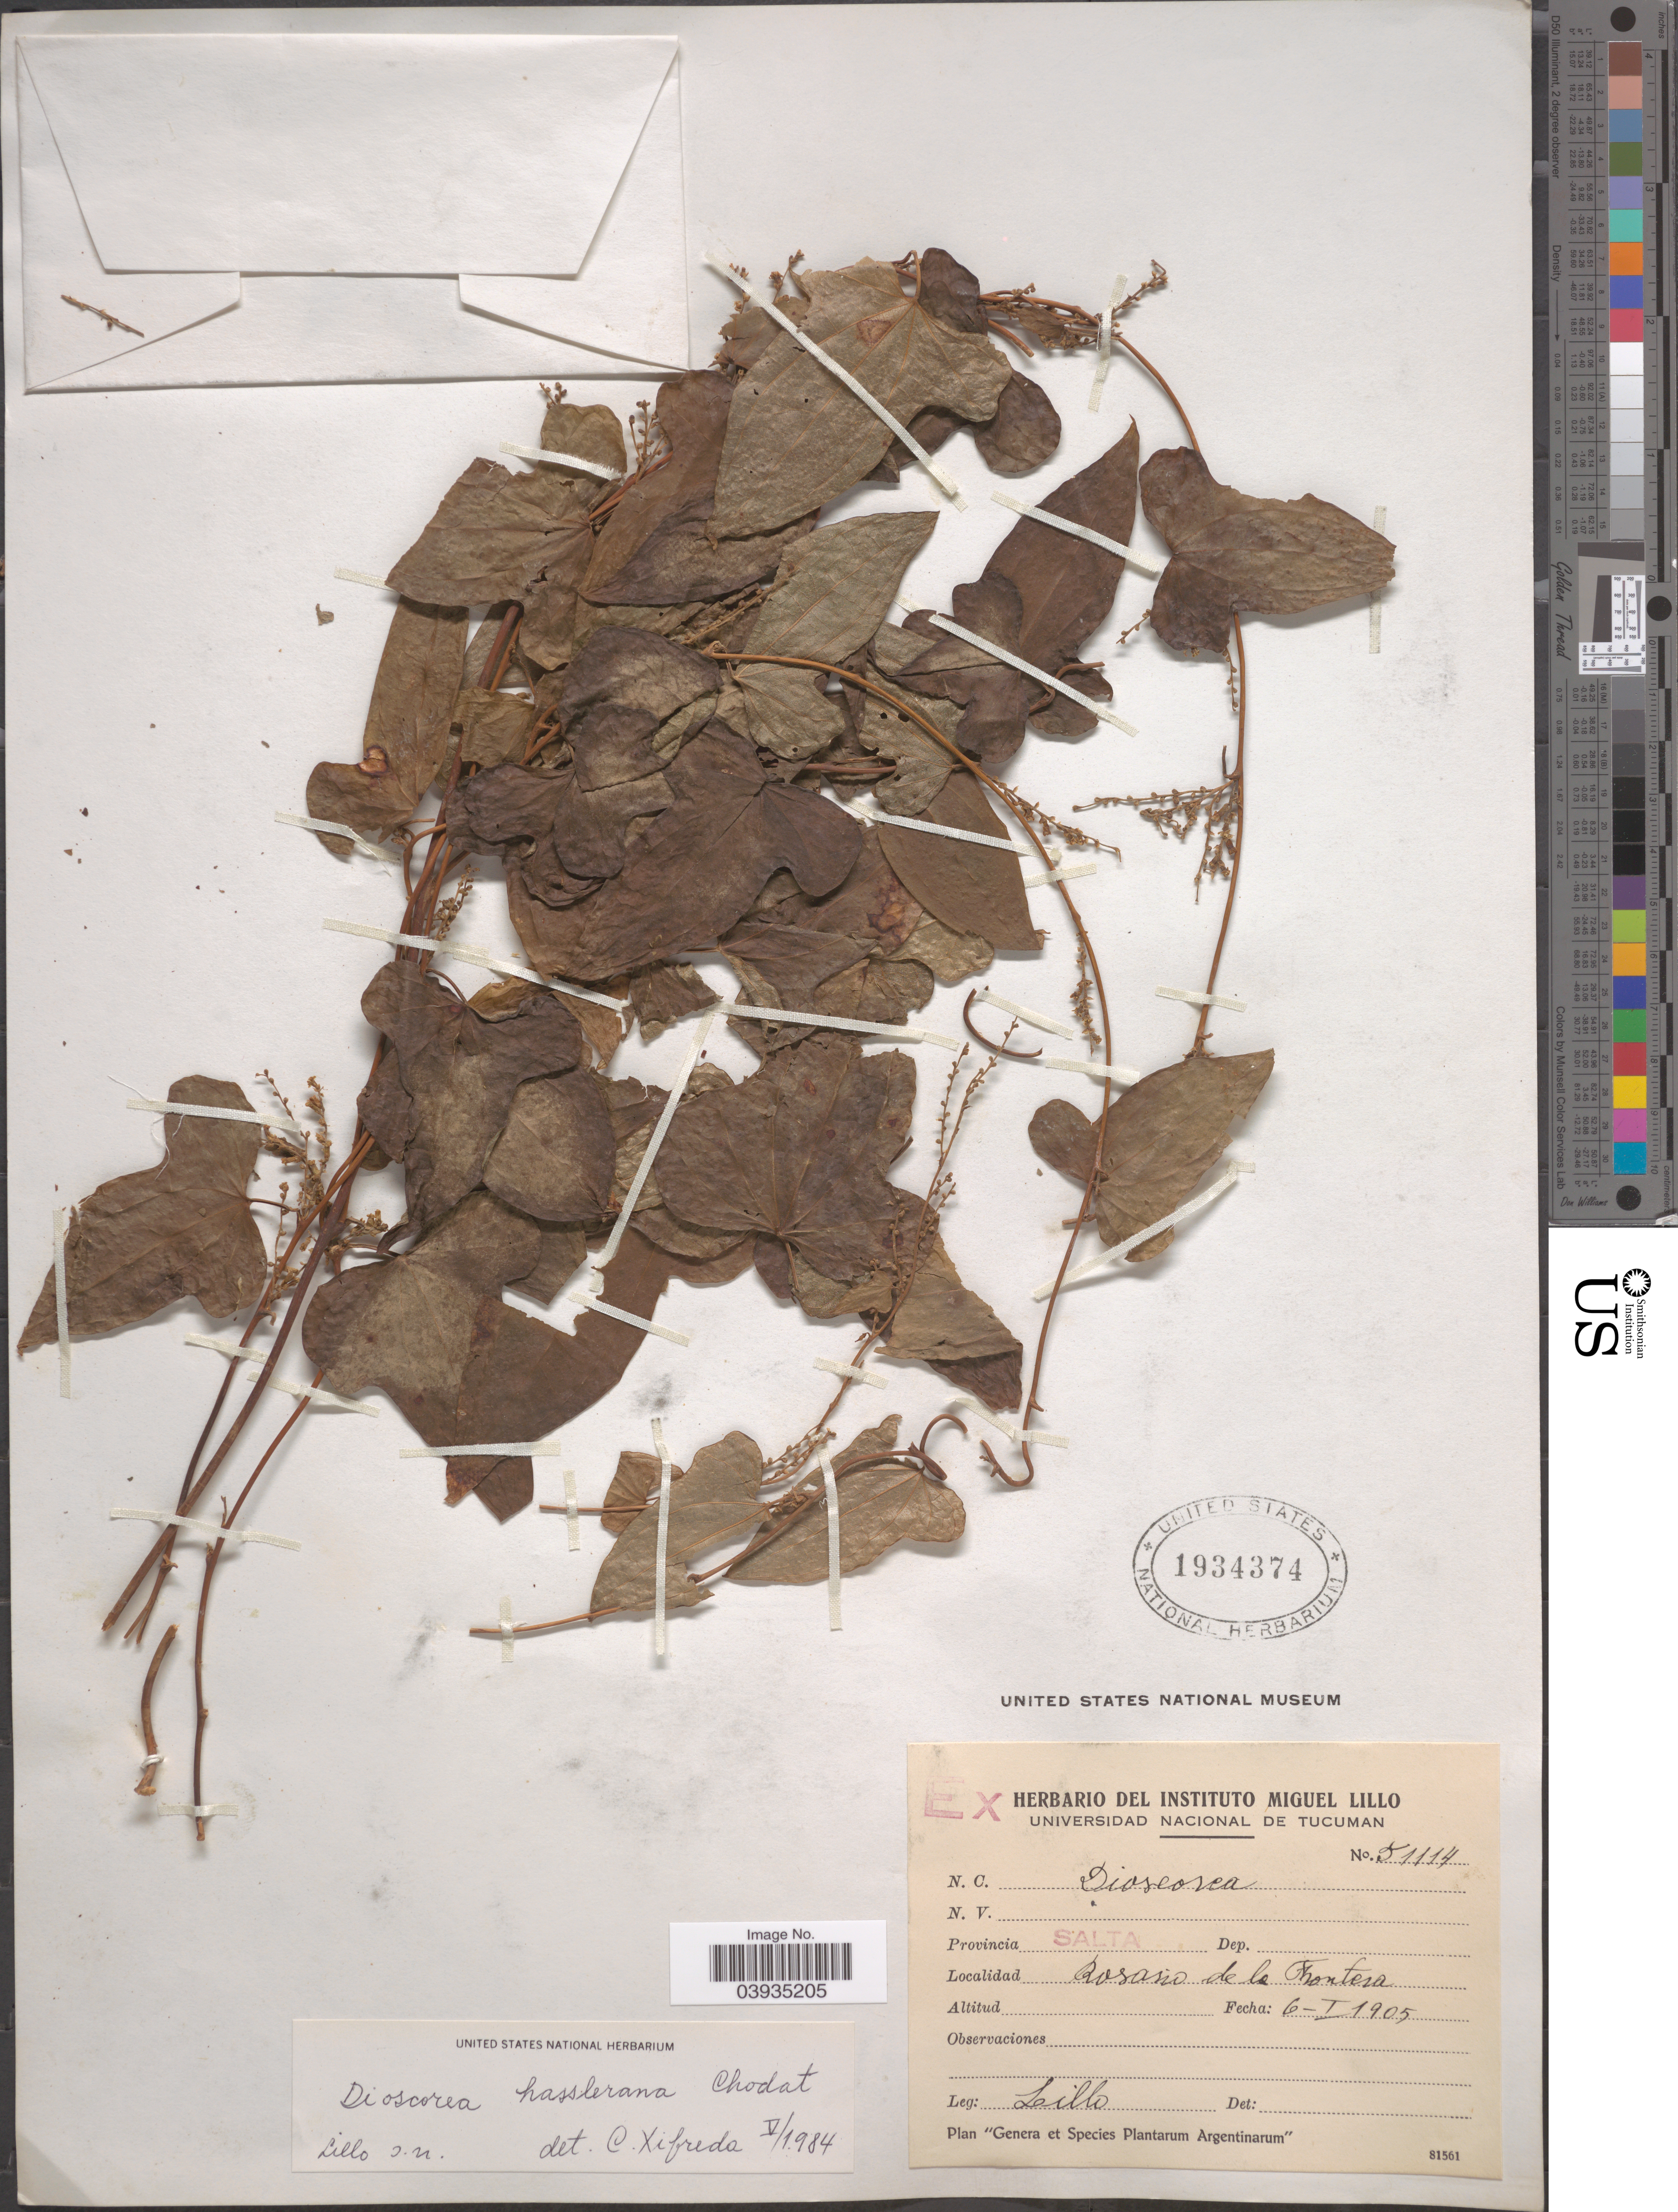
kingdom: Plantae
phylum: Tracheophyta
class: Liliopsida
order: Dioscoreales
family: Dioscoreaceae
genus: Dioscorea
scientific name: Dioscorea hassleriana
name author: Chodat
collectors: M. Lillo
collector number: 51114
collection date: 1905-01-06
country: Argentina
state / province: Salta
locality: Rosario de la Fontera.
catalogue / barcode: US 1934374